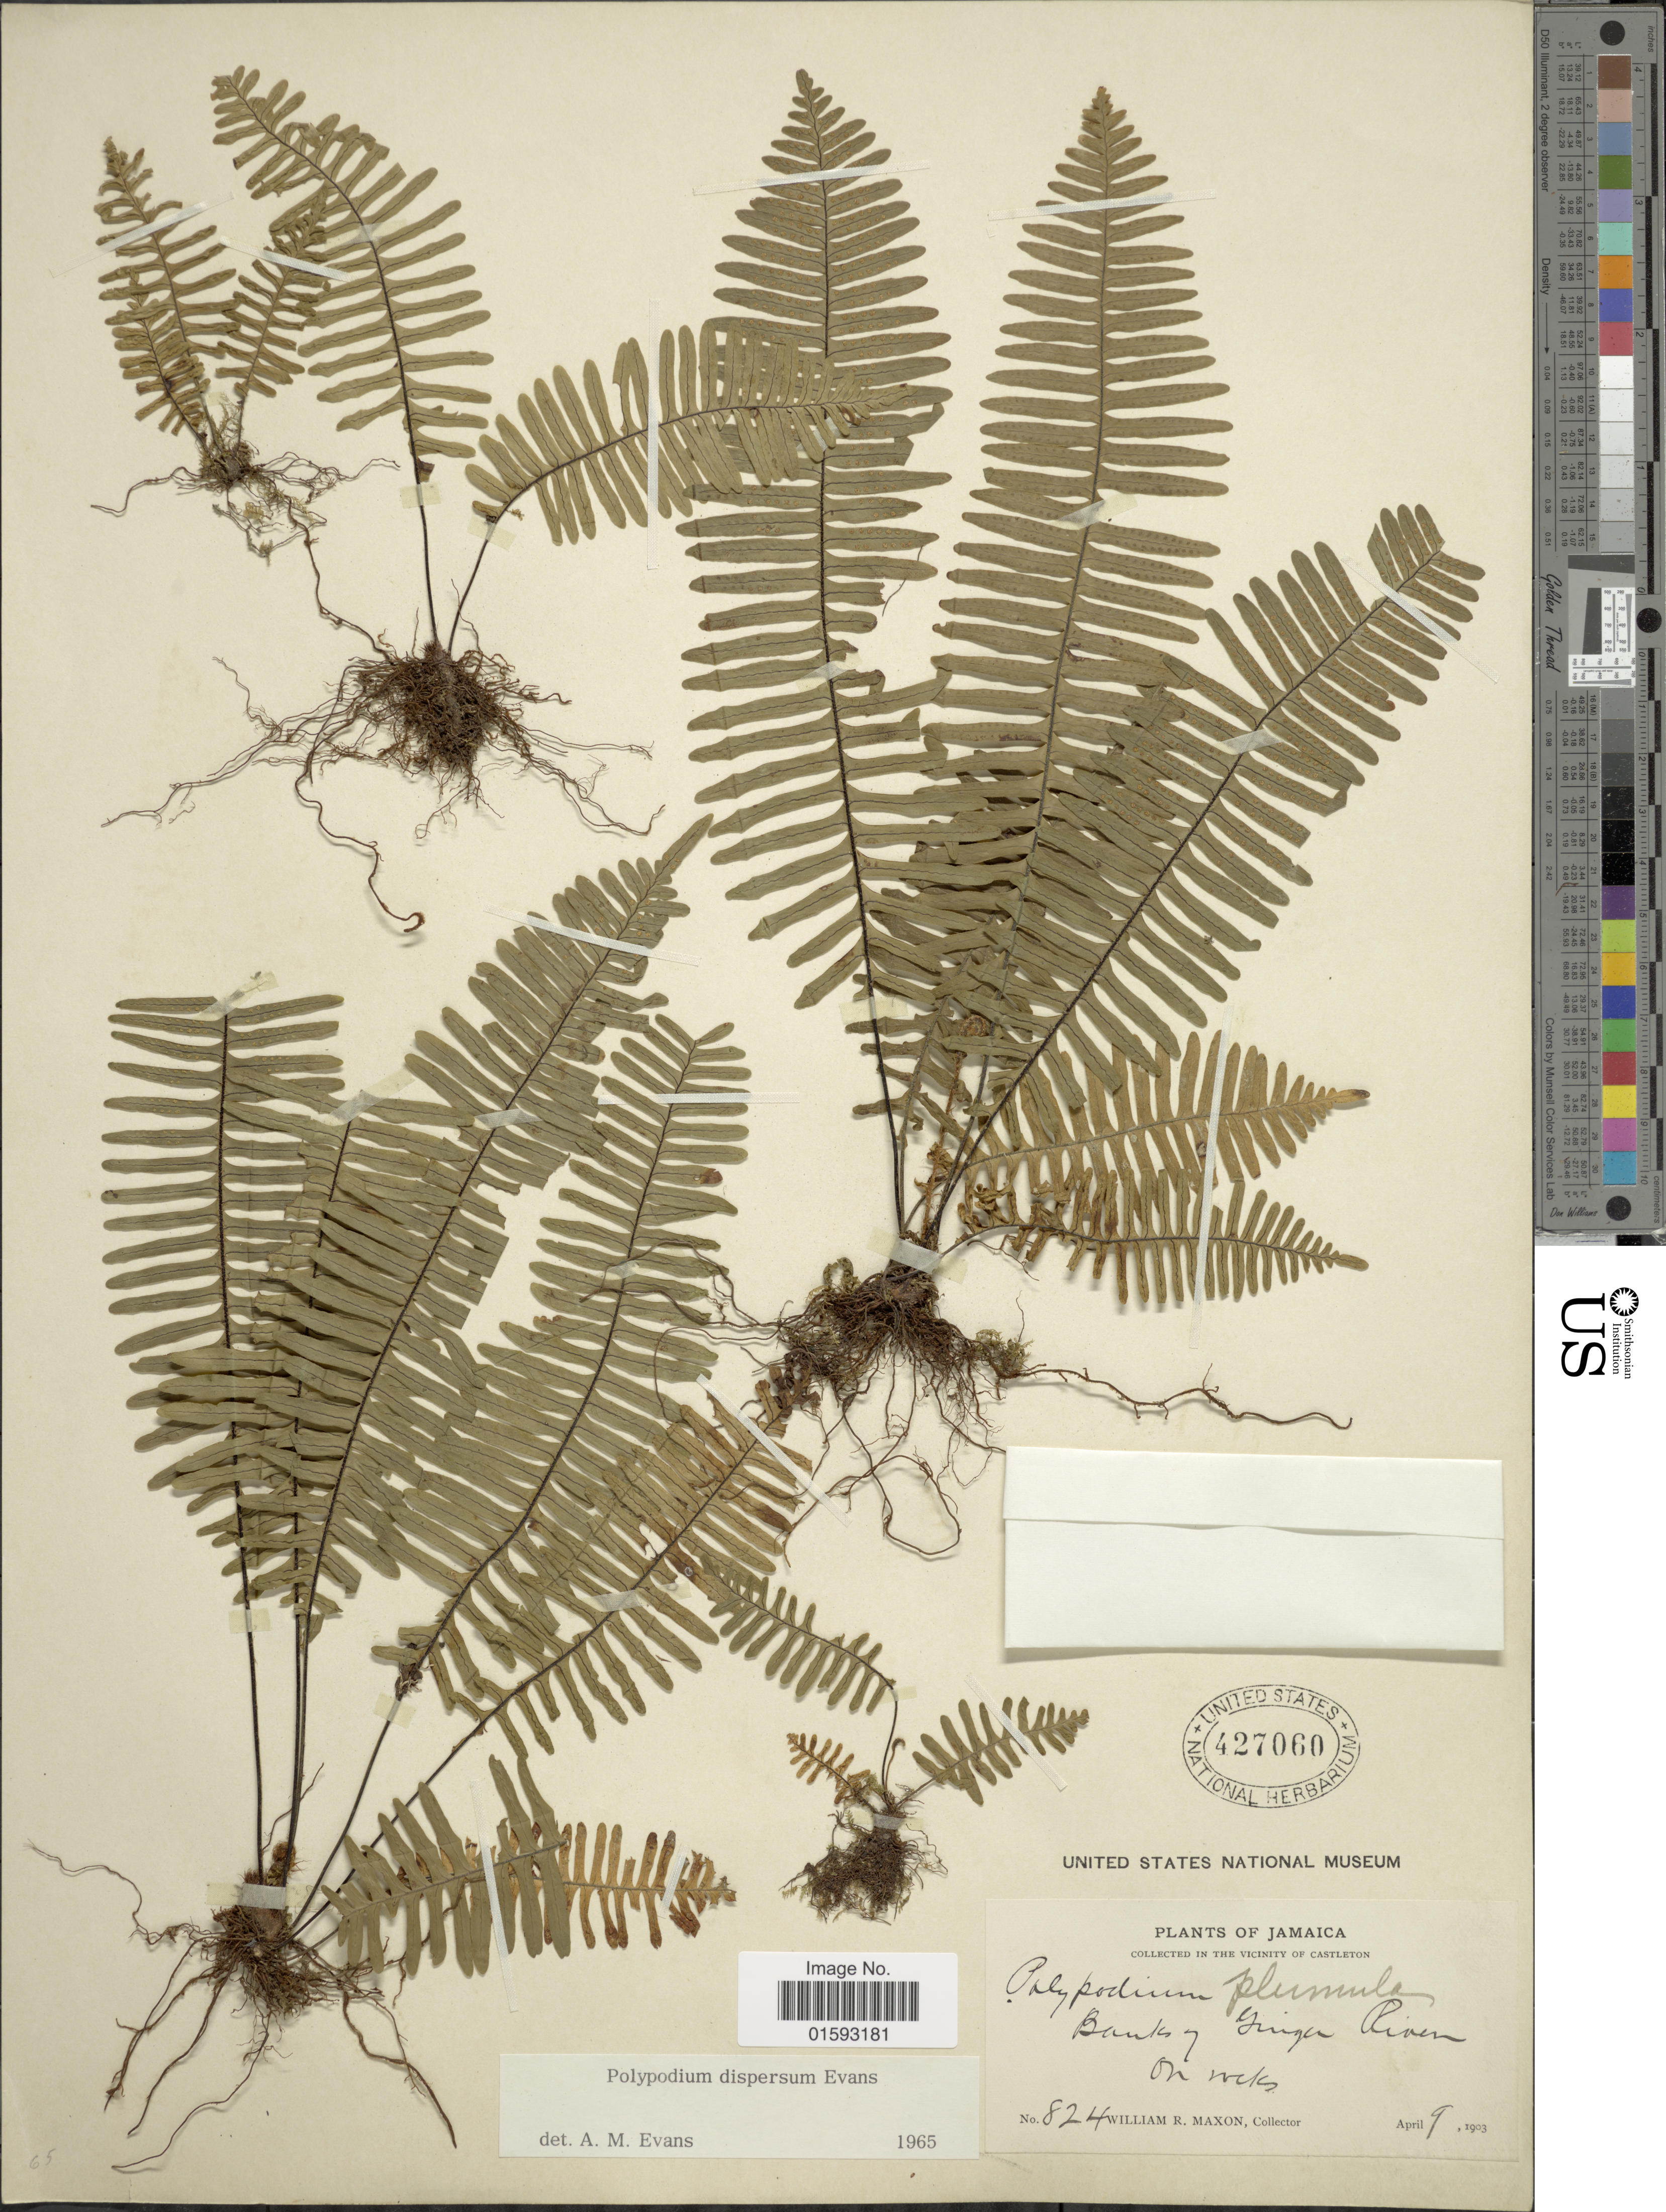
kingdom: Plantae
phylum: Tracheophyta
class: Polypodiopsida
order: Polypodiales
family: Polypodiaceae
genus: Pecluma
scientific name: Pecluma dispersa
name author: (A.M. Evans) M.G. Price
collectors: W. R. Maxon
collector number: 824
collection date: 1903-04-09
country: Jamaica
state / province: Saint Andrew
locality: Vicinity of Castleton. Banks of Ginger River on mts.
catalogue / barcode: US 427060